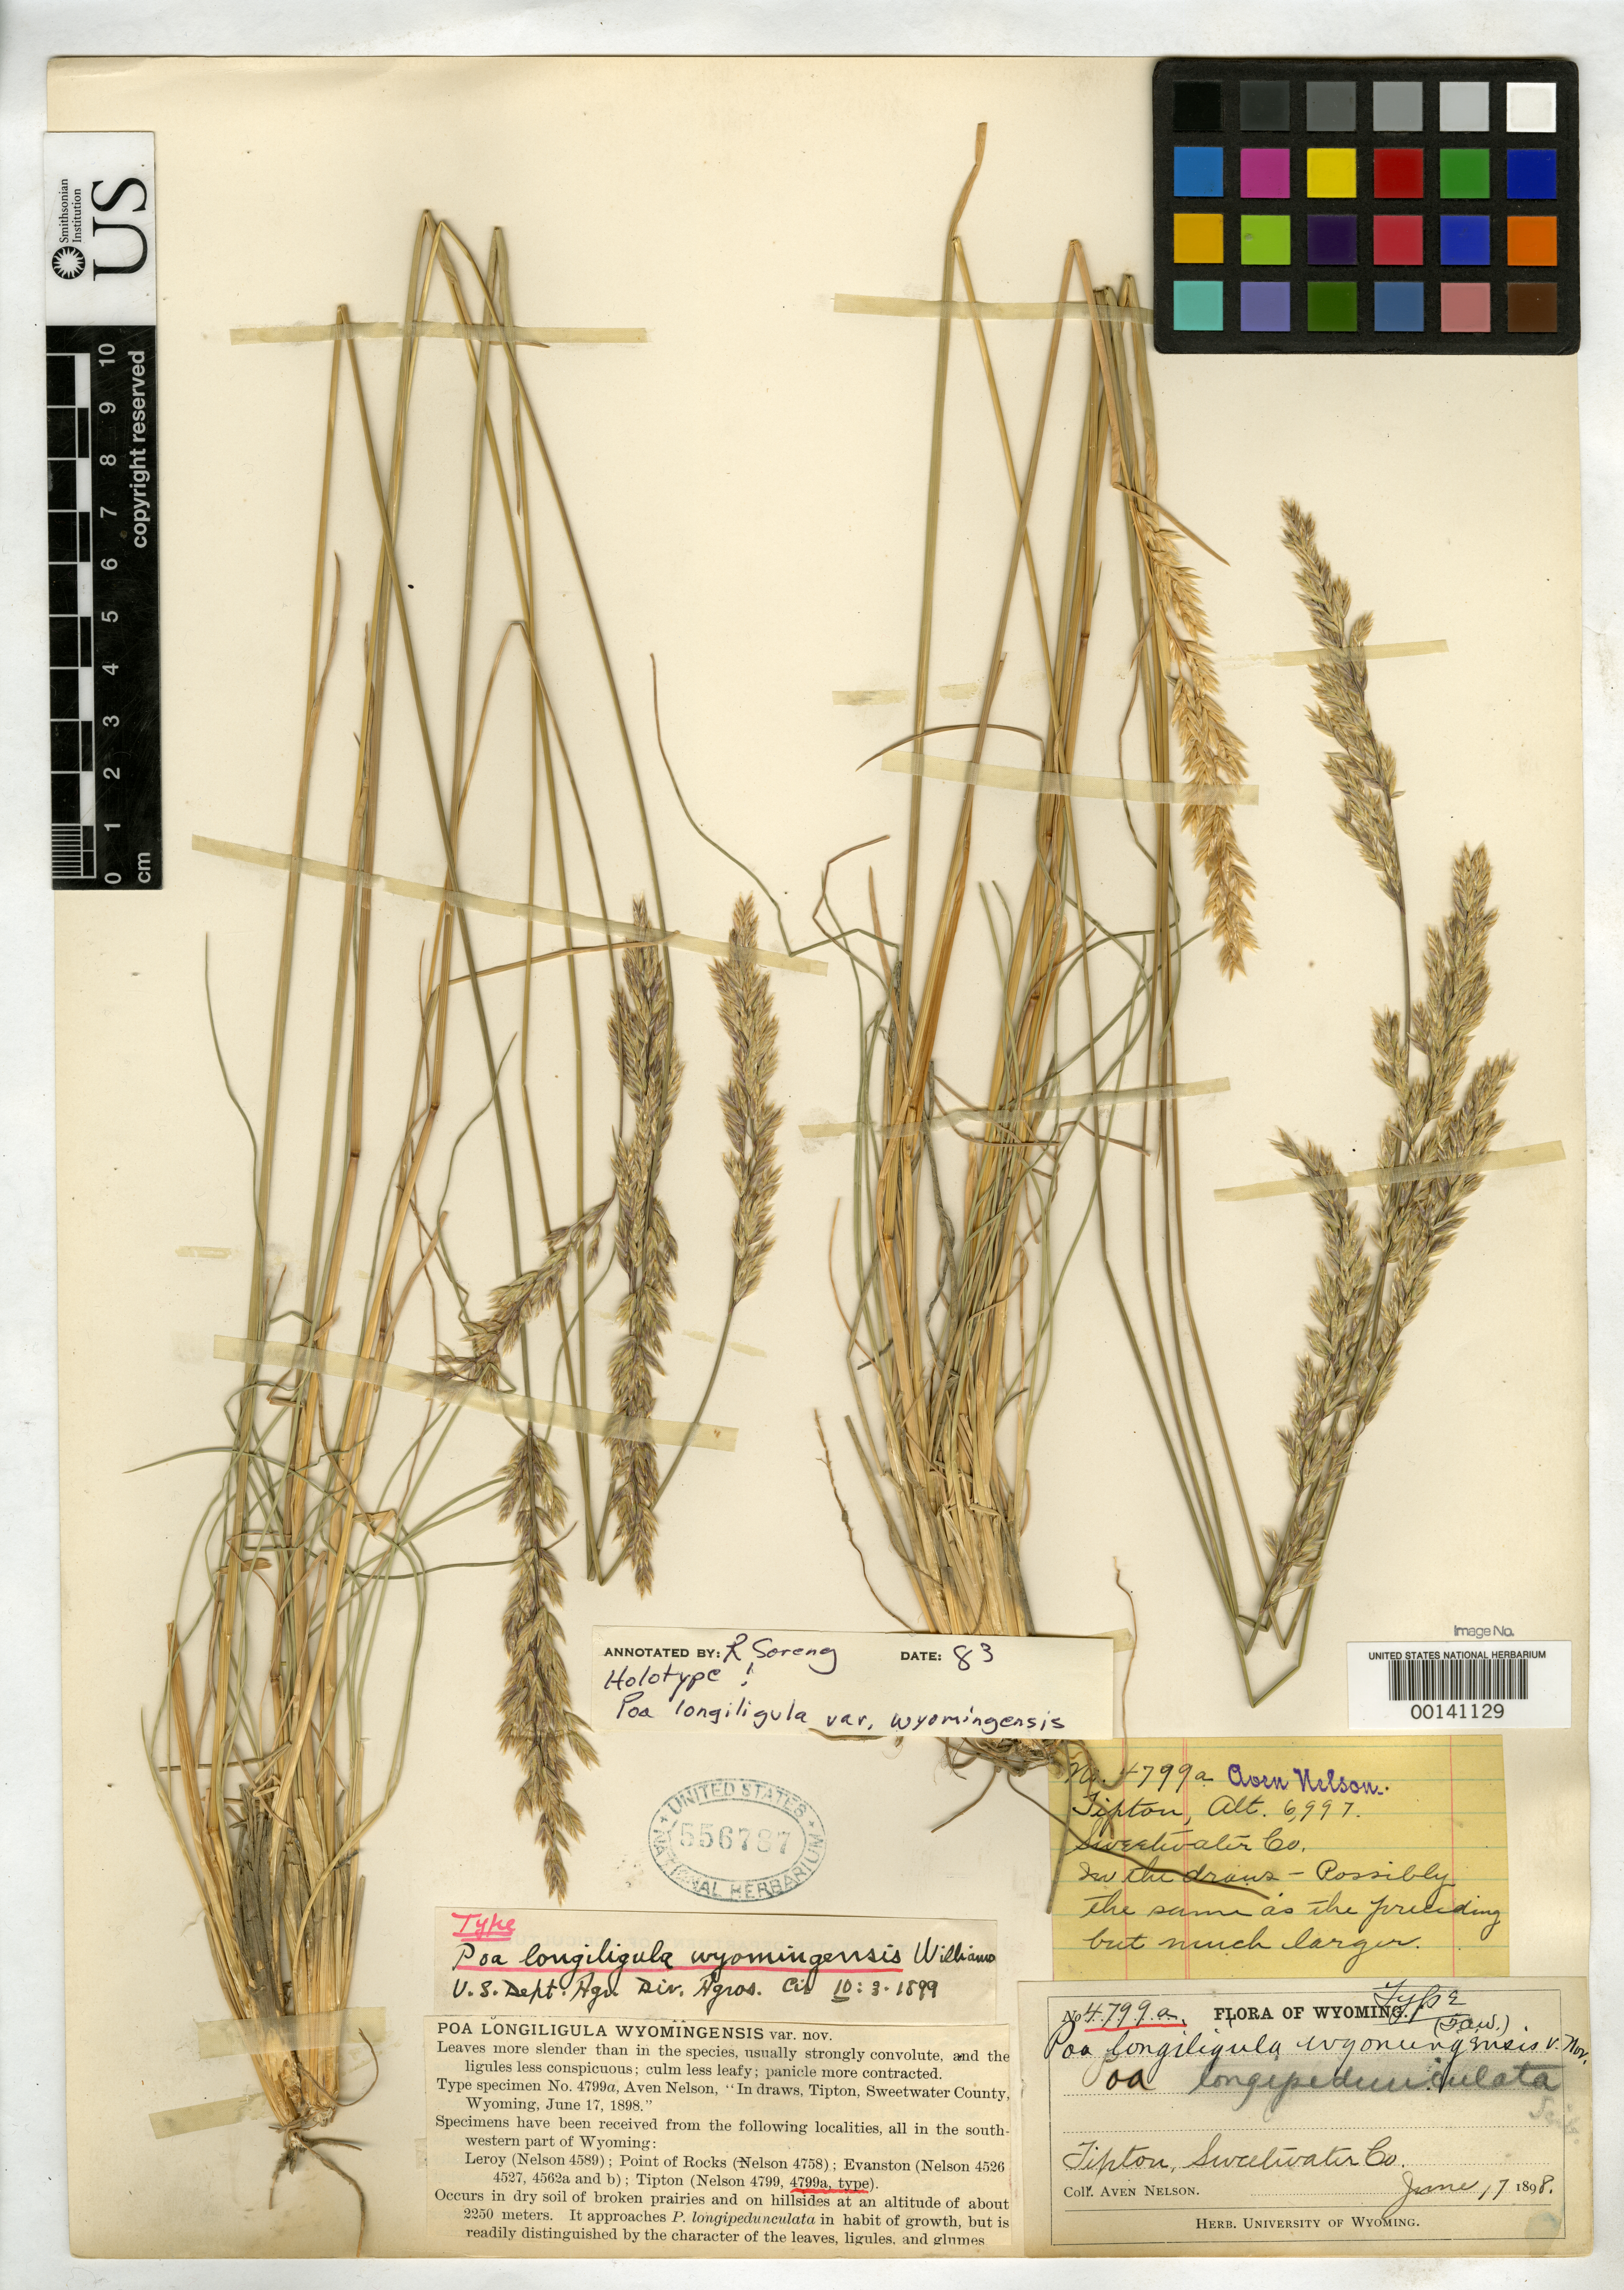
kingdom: Plantae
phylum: Tracheophyta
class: Liliopsida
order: Poales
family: Poaceae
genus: Poa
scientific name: Poa longiligula var. wyomingensis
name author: T.A. Williams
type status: Holotype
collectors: A. Nelson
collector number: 4799a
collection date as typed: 17 Jun 1898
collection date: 1898-06-17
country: United States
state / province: Wyoming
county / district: Sweetwater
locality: Tipton.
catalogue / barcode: US 556787